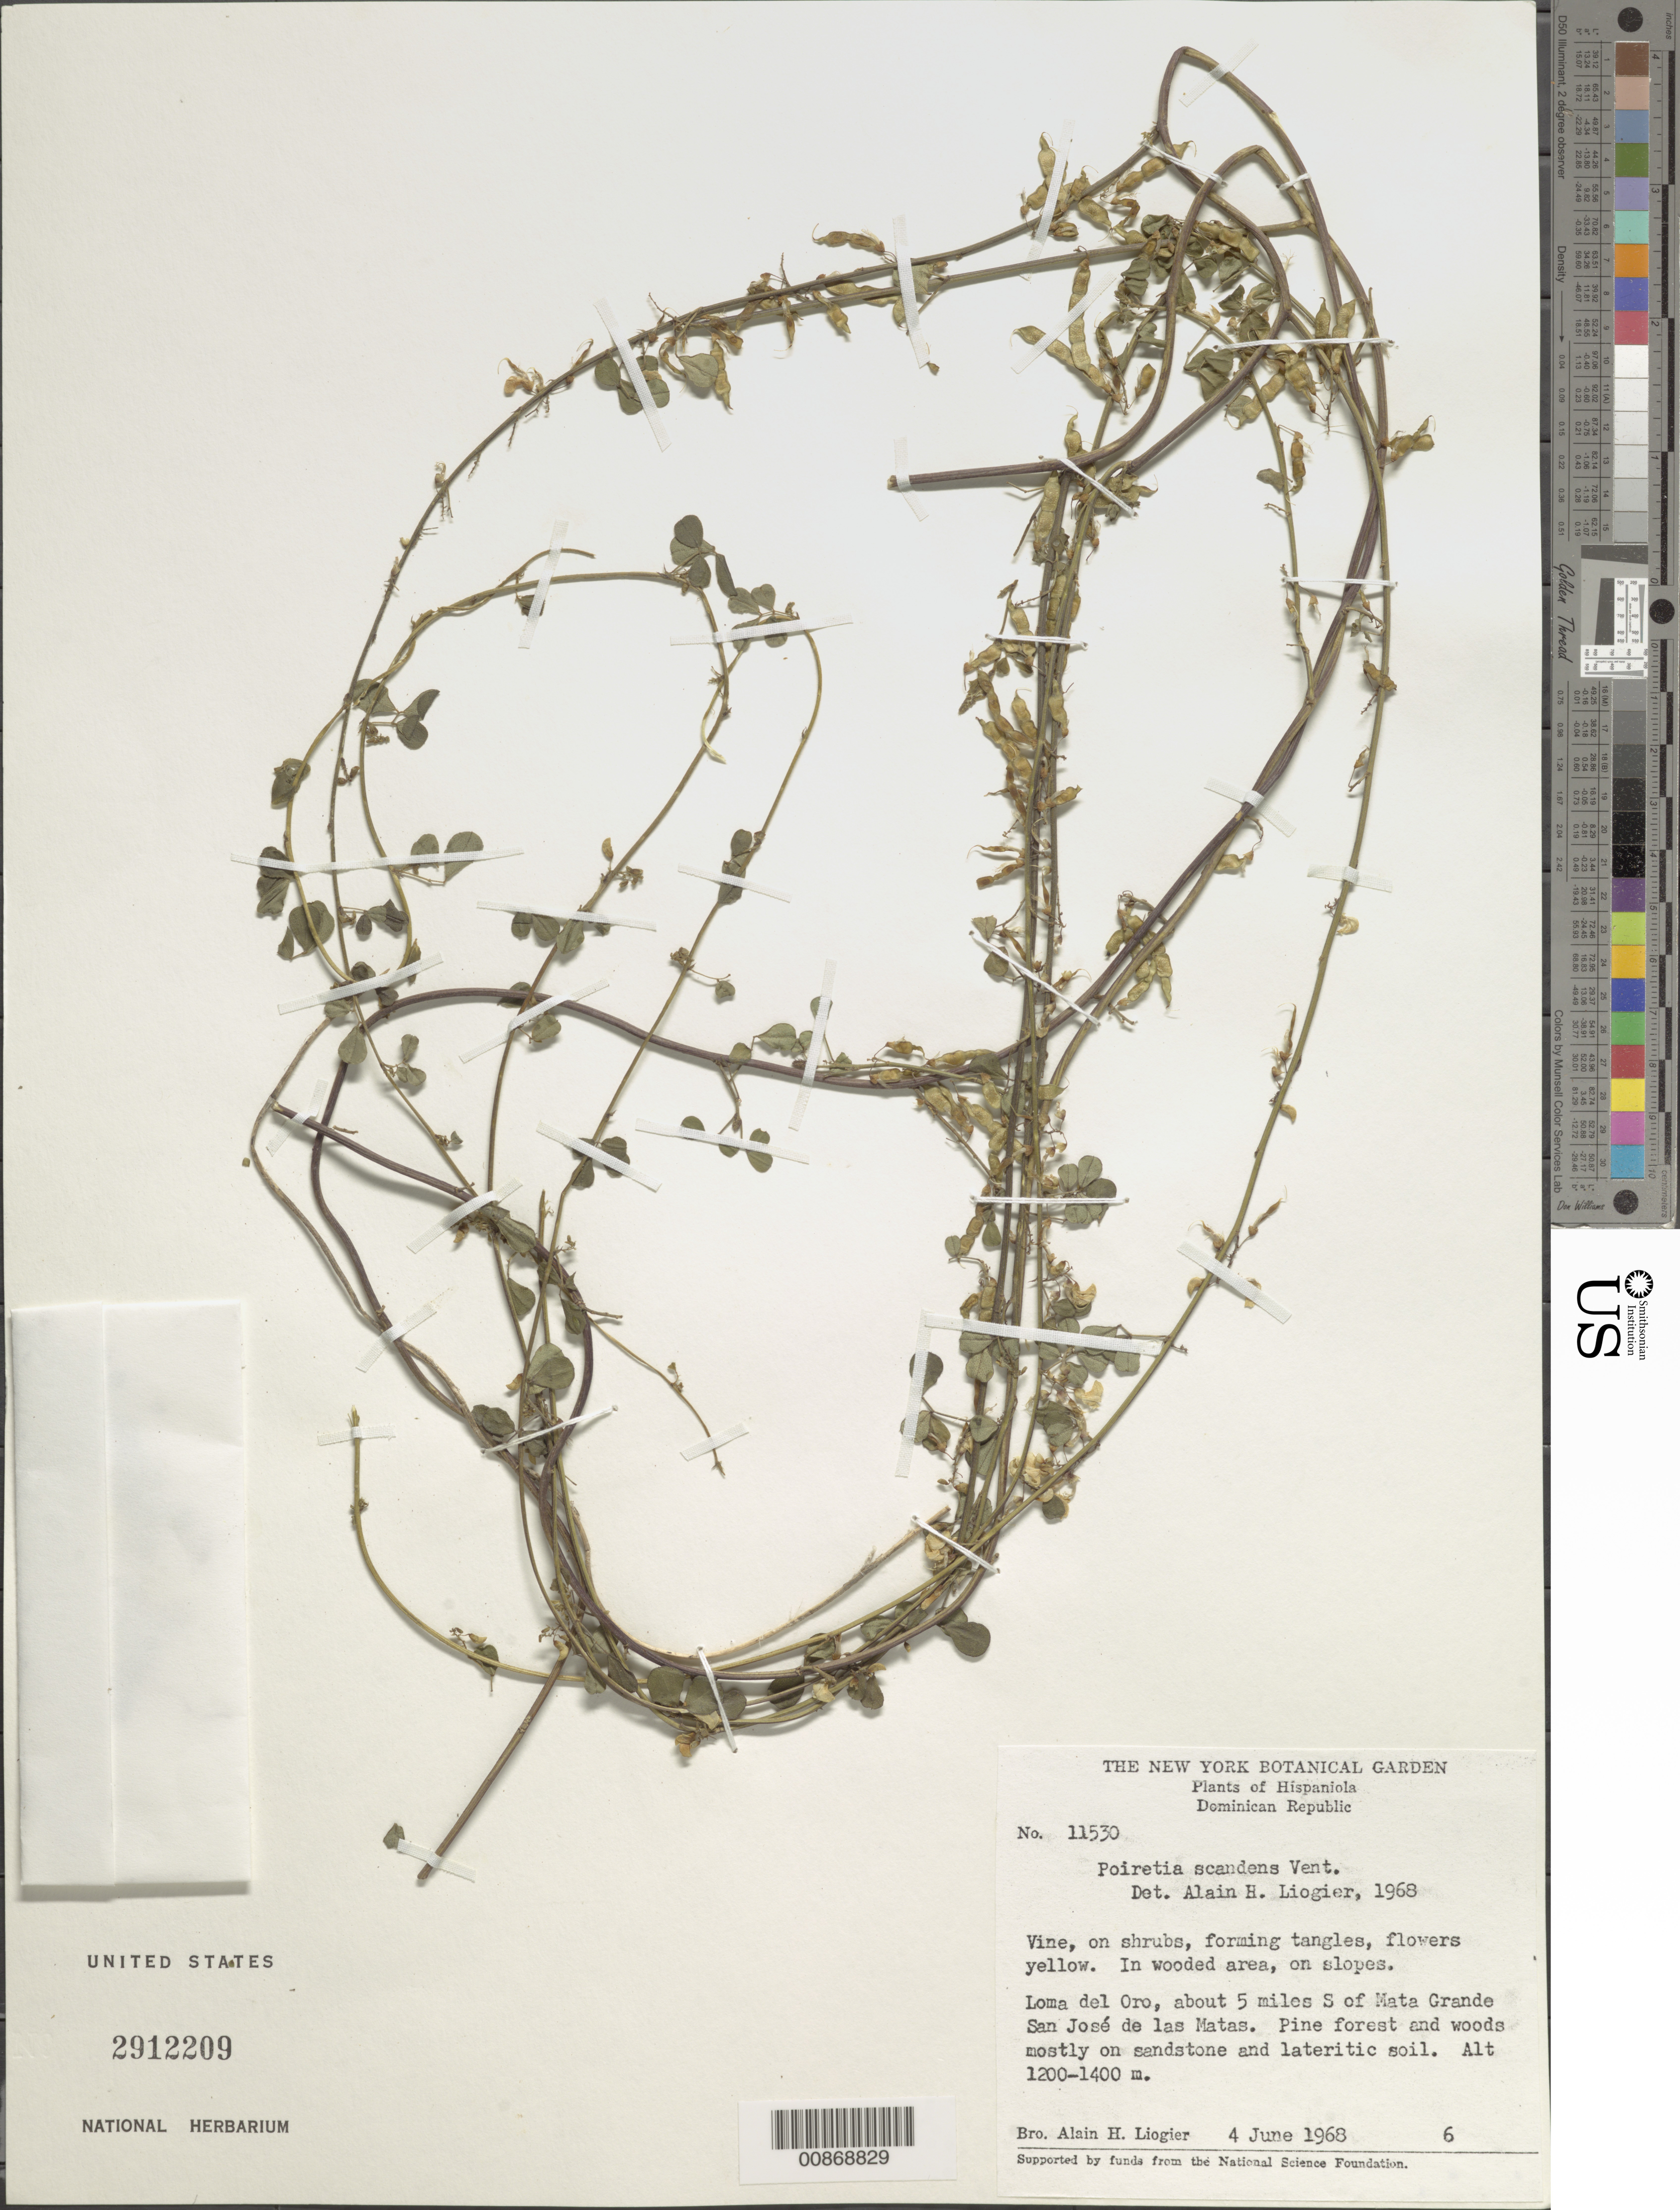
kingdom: Plantae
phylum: Tracheophyta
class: Magnoliopsida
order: Fabales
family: Fabaceae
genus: Poiretia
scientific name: Poiretia scandens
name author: Vent.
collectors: A. H. Liogier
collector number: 11530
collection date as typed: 04 Jun 1968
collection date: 1968-06-04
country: Dominican Republic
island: Hispaniola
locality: Loma del oro, about 5 miles S of Mata Grande, San José de las Matas.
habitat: Vine on shrubs. In wooded area, on slopes. Pine forest and woods mostly on sandstone and lateritic soil.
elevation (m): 1200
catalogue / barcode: US 2912209